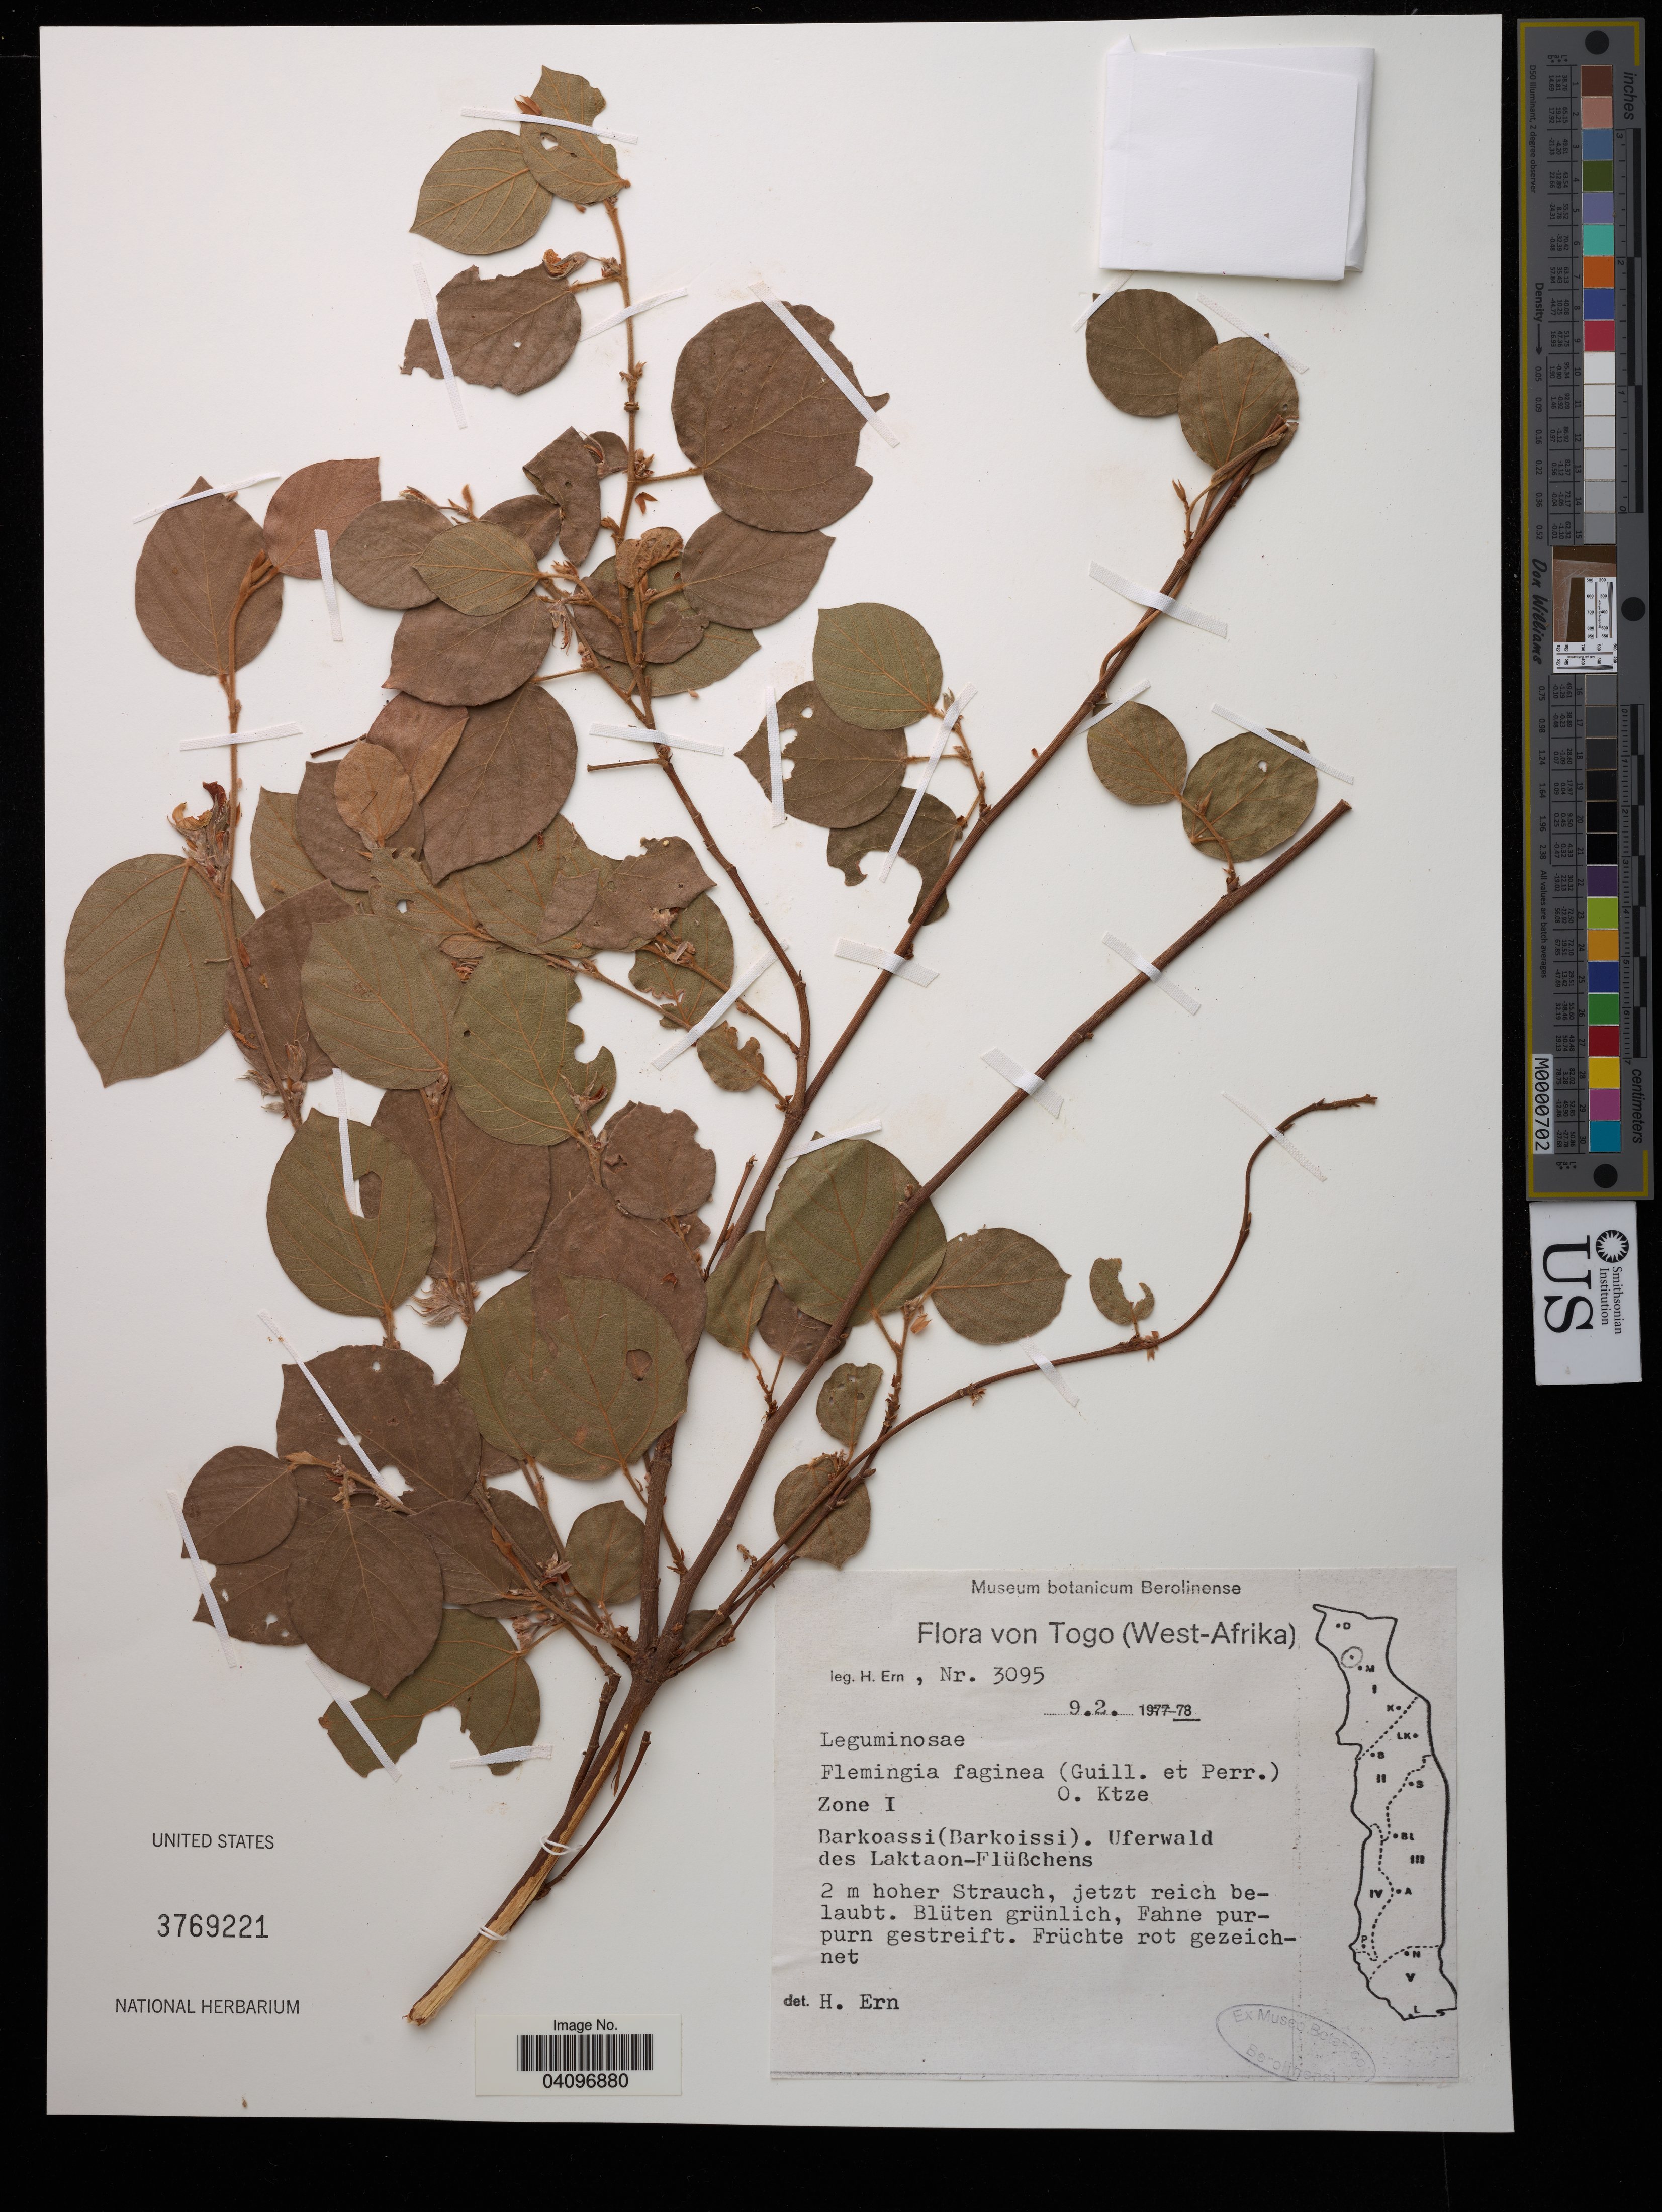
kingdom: Plantae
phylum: Tracheophyta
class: Magnoliopsida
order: Fabales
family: Fabaceae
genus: Flemingia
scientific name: Flemingia faginea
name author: (Guill. & Perr.) Baker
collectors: H. Ern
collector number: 3095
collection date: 1978-02-09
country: Togo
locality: Zone I, Barkoassi (Barkoissi), Uferwald des Laktaon-Flübchens.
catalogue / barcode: US 3769221